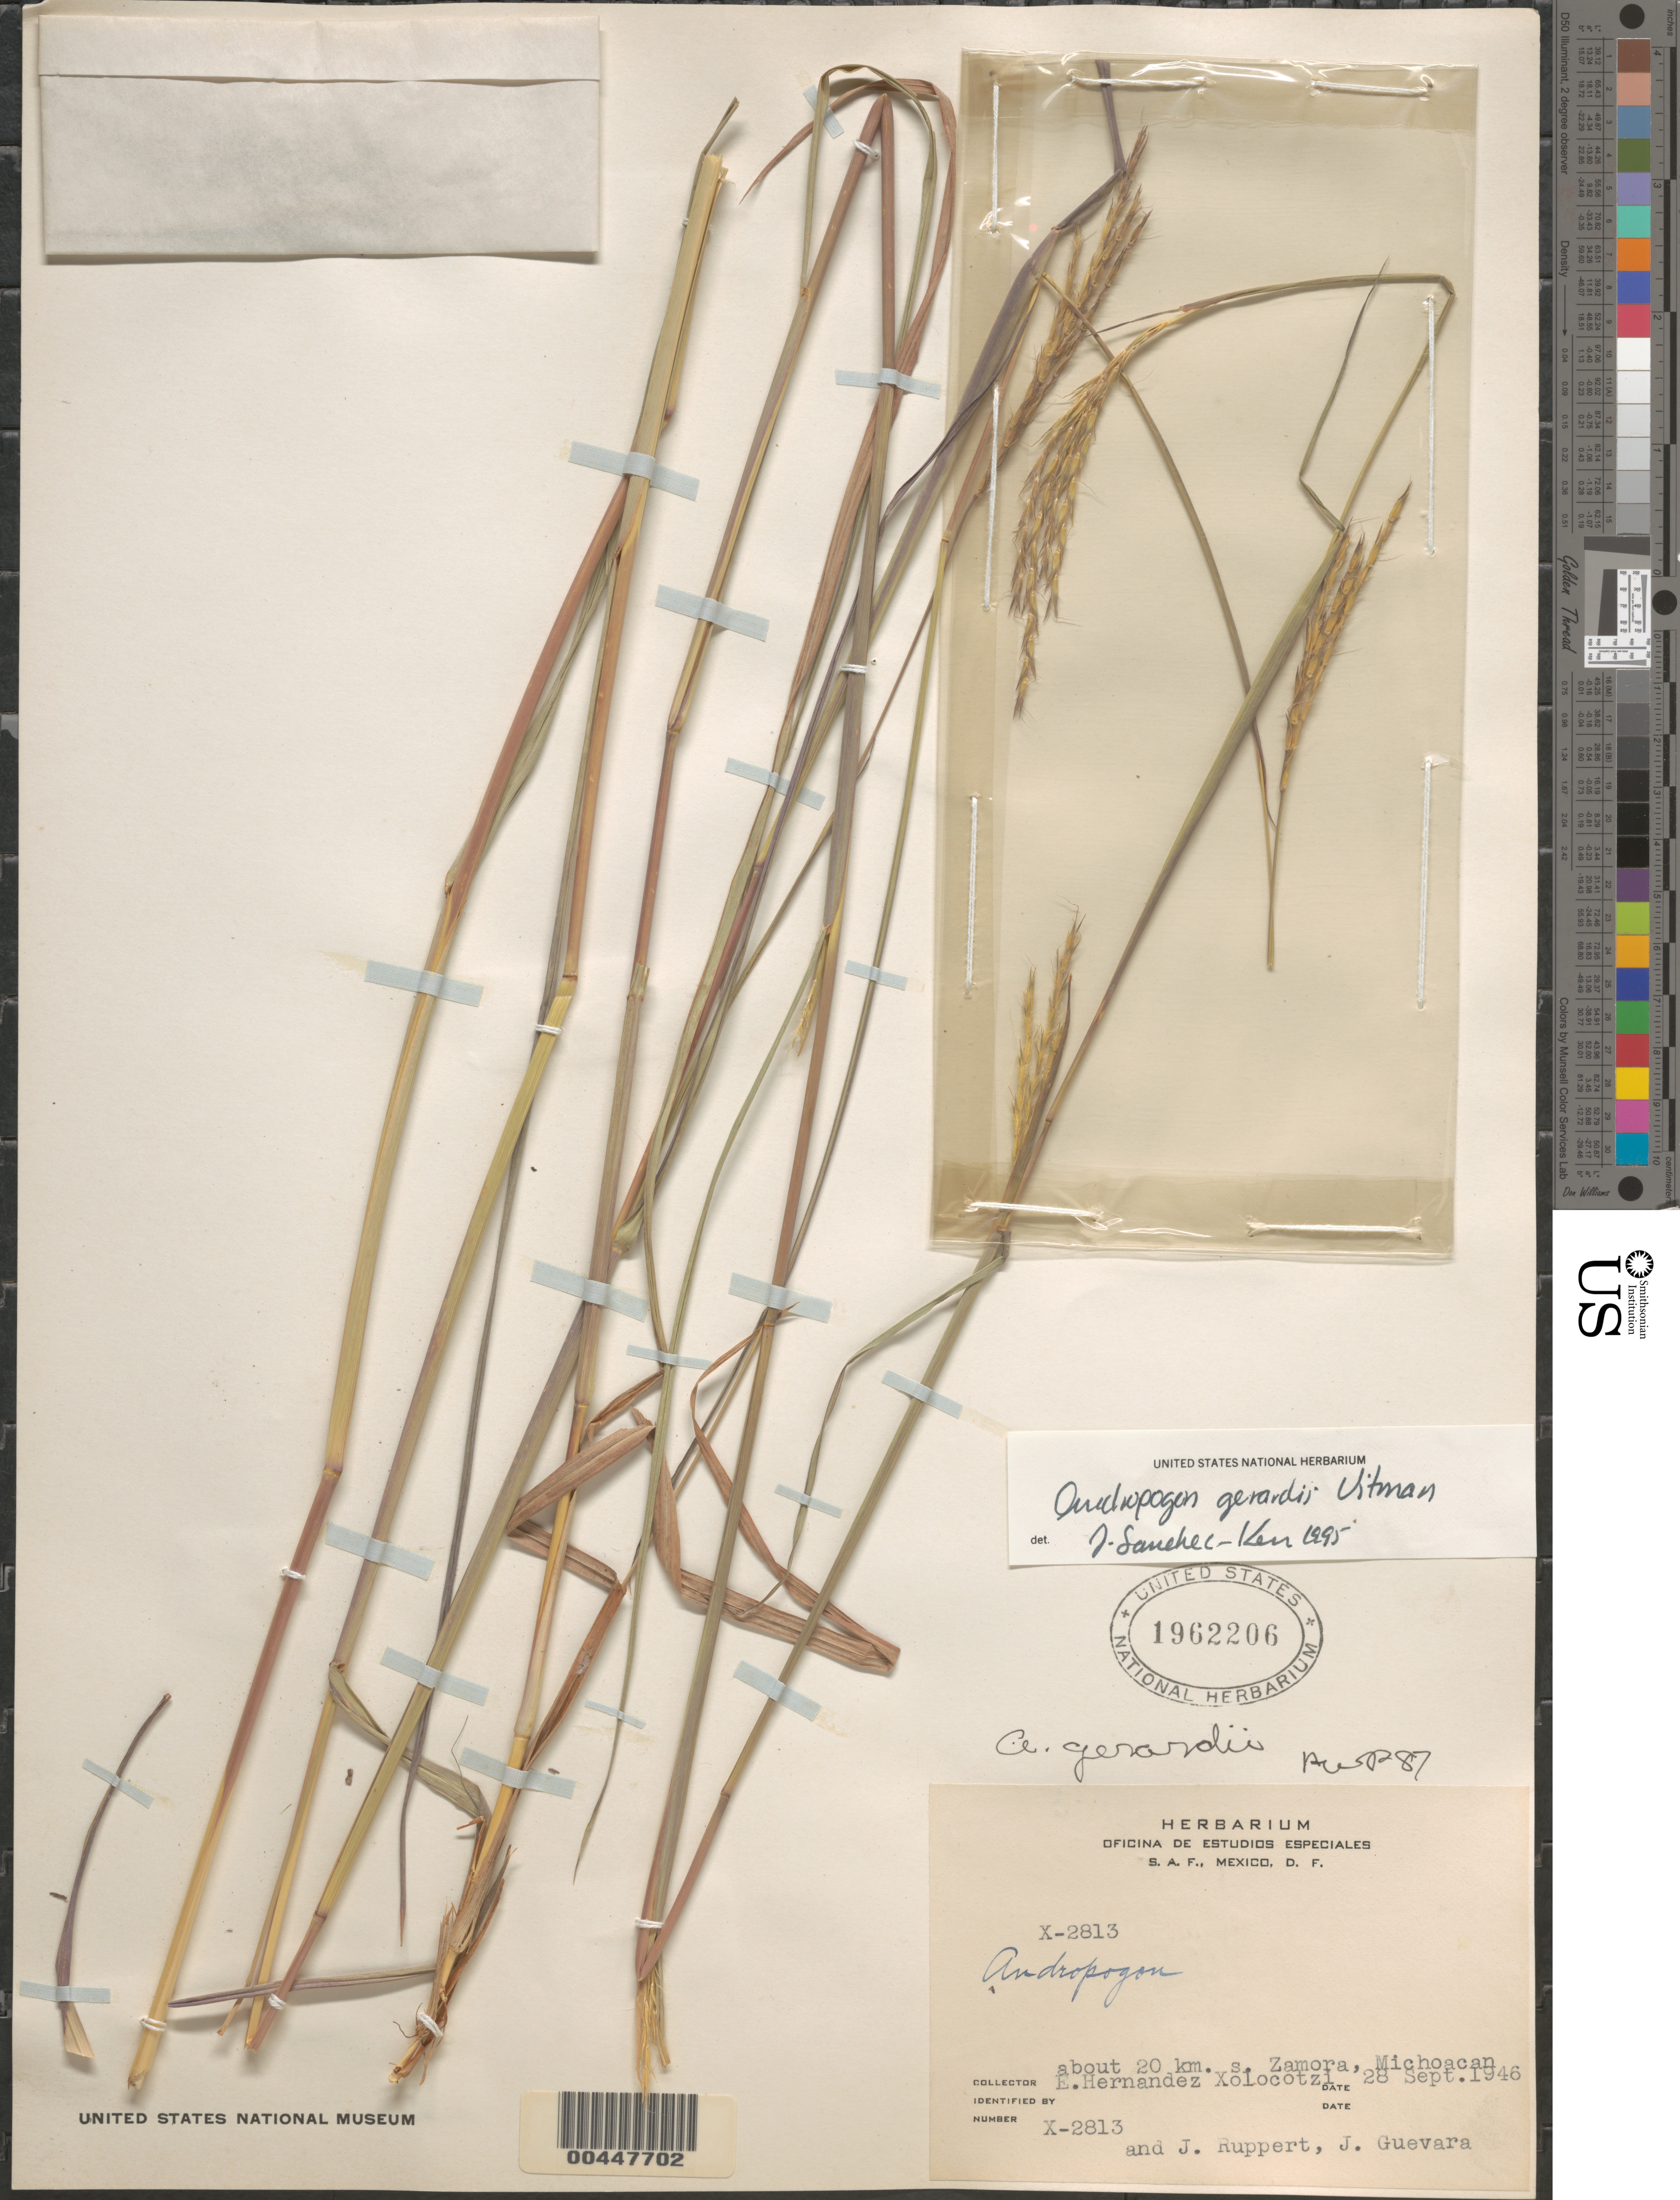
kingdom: Plantae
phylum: Tracheophyta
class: Liliopsida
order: Poales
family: Poaceae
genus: Andropogon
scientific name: Andropogon gerardii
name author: Vitman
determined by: Pohl, R. W.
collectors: E. I. Hernández-X., J. Ruppert & J. Guevara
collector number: X-2813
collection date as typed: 28 Sep 1946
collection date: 1946-09-28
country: Mexico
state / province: Michoacán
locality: About 20 km S of Zamora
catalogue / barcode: US 1962206